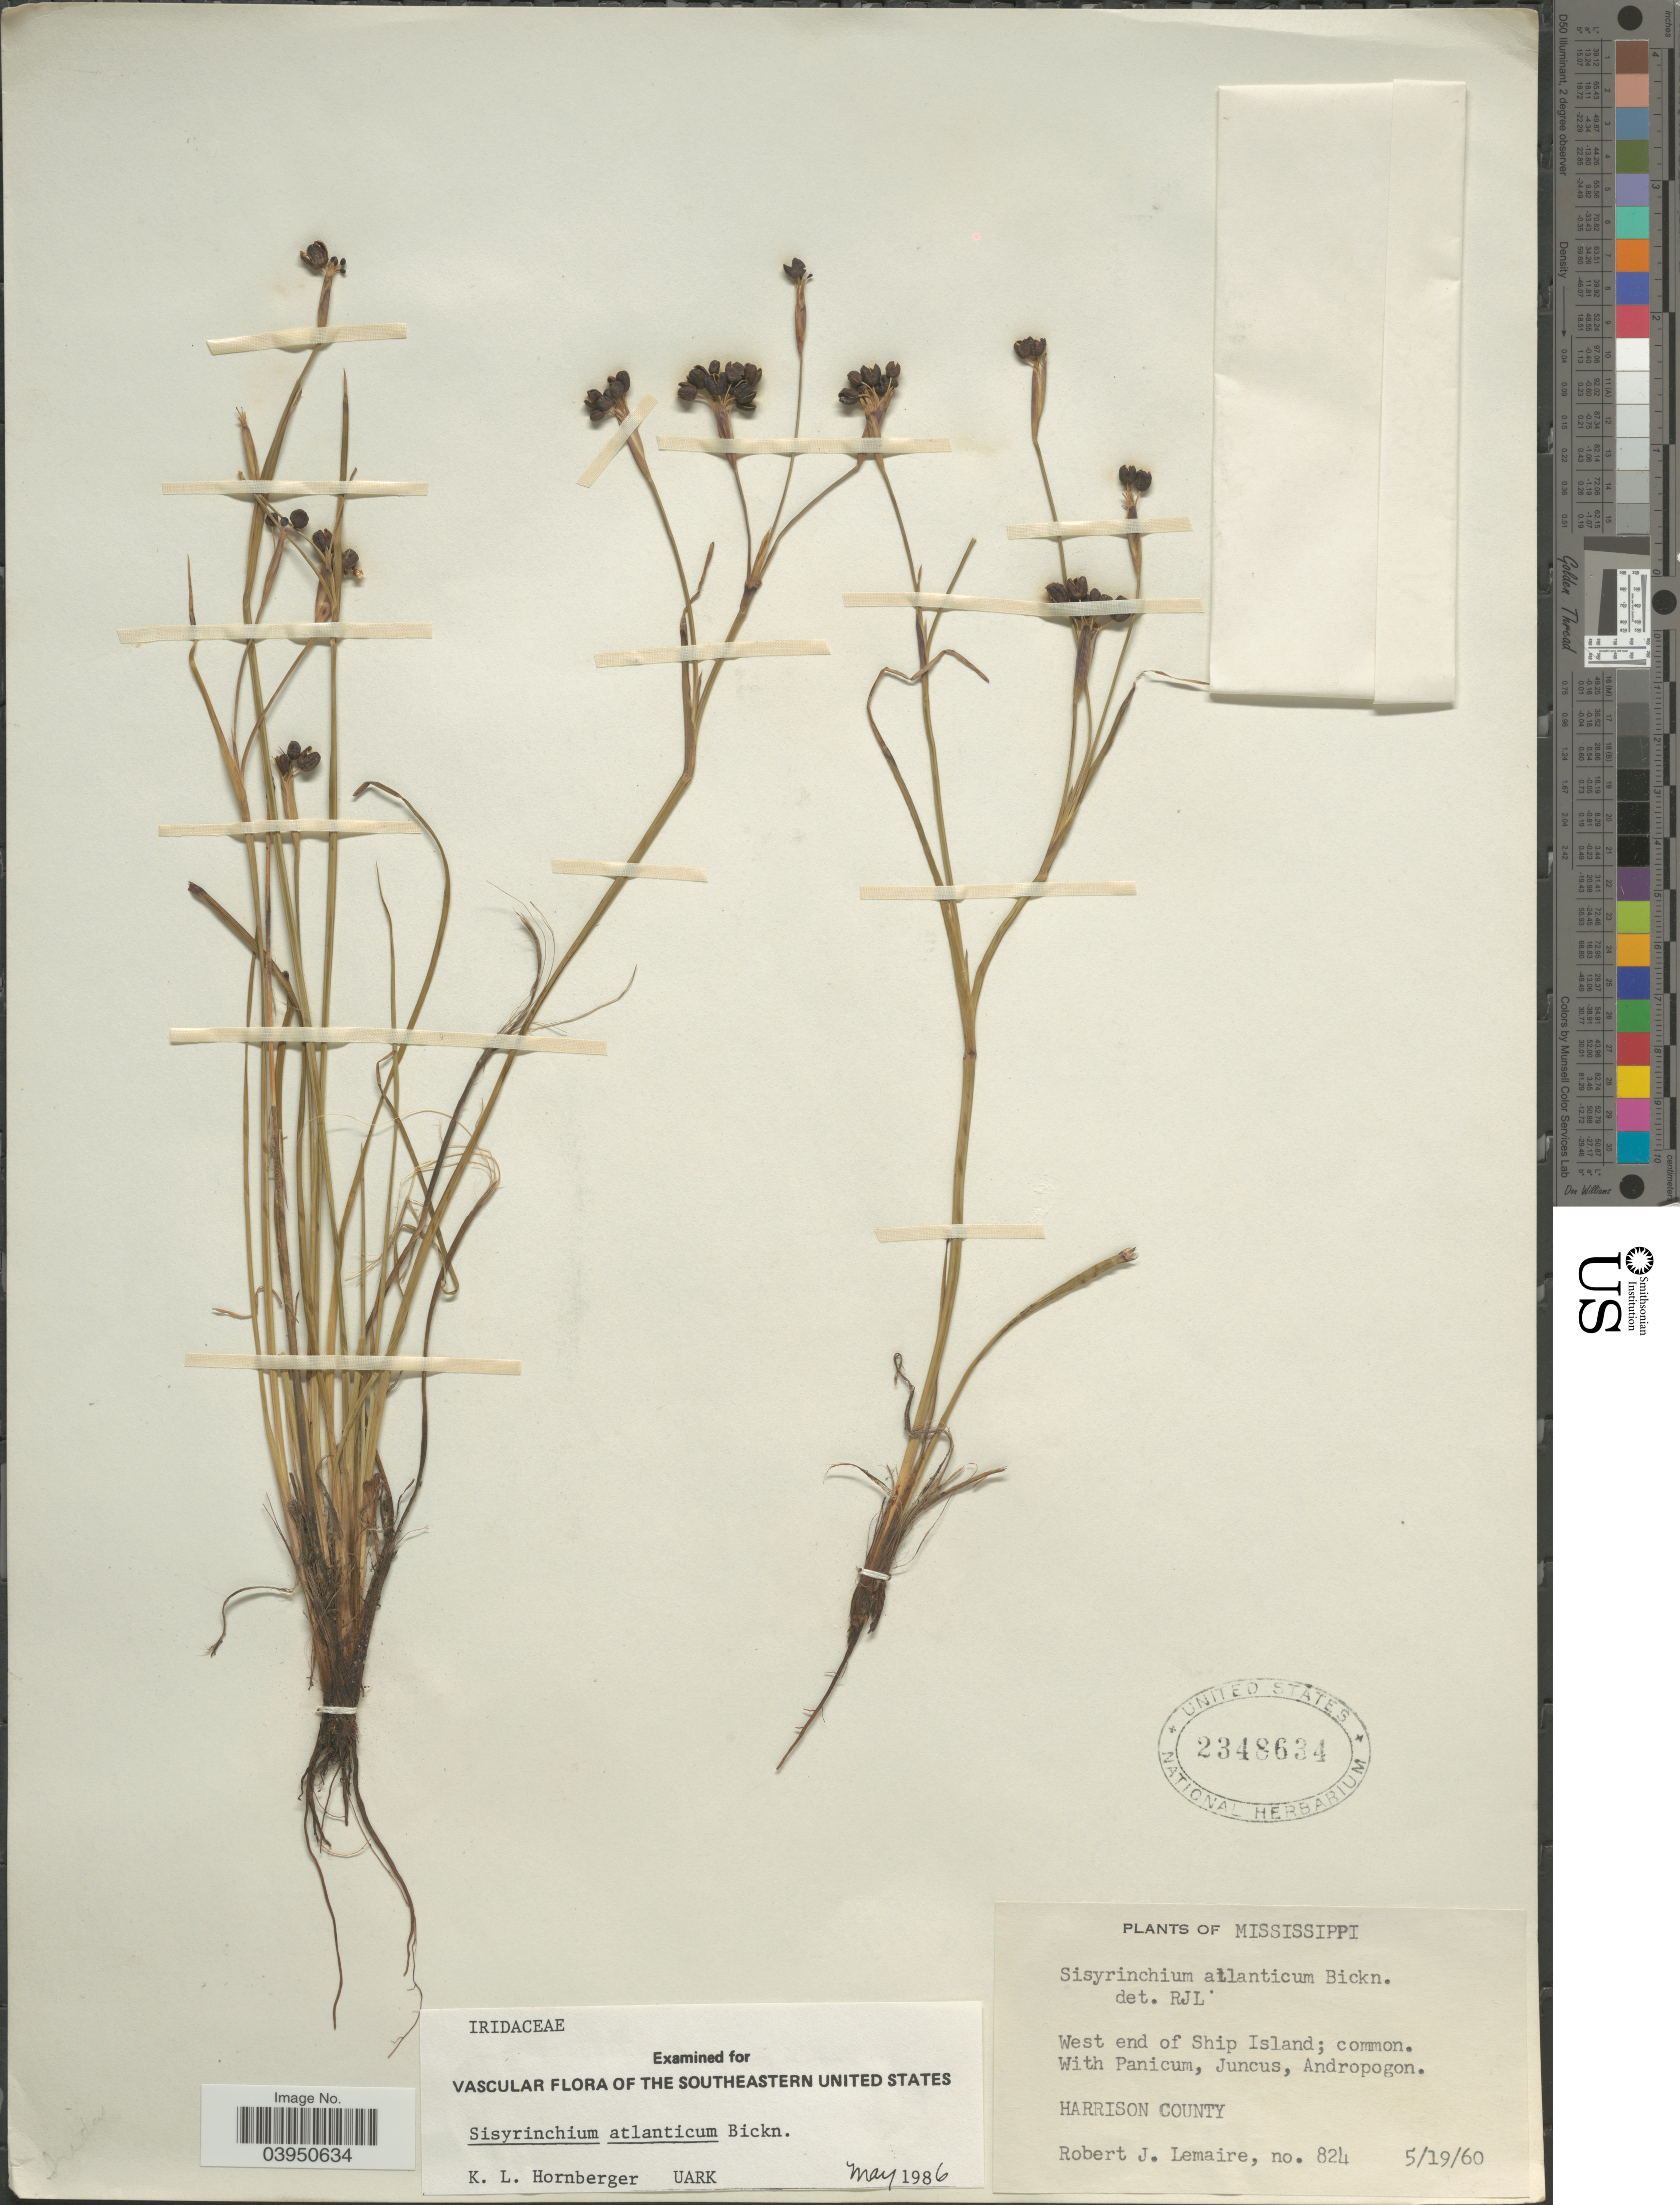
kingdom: Plantae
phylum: Tracheophyta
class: Liliopsida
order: Asparagales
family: Iridaceae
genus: Sisyrinchium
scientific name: Sisyrinchium atlanticum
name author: E.P. Bicknell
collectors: R. J. Lemaire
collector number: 824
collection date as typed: Transcribed d/m/y: 19/5/60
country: United States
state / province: Mississippi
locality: West end of Ship Island. Harrison County.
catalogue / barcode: US 2348634